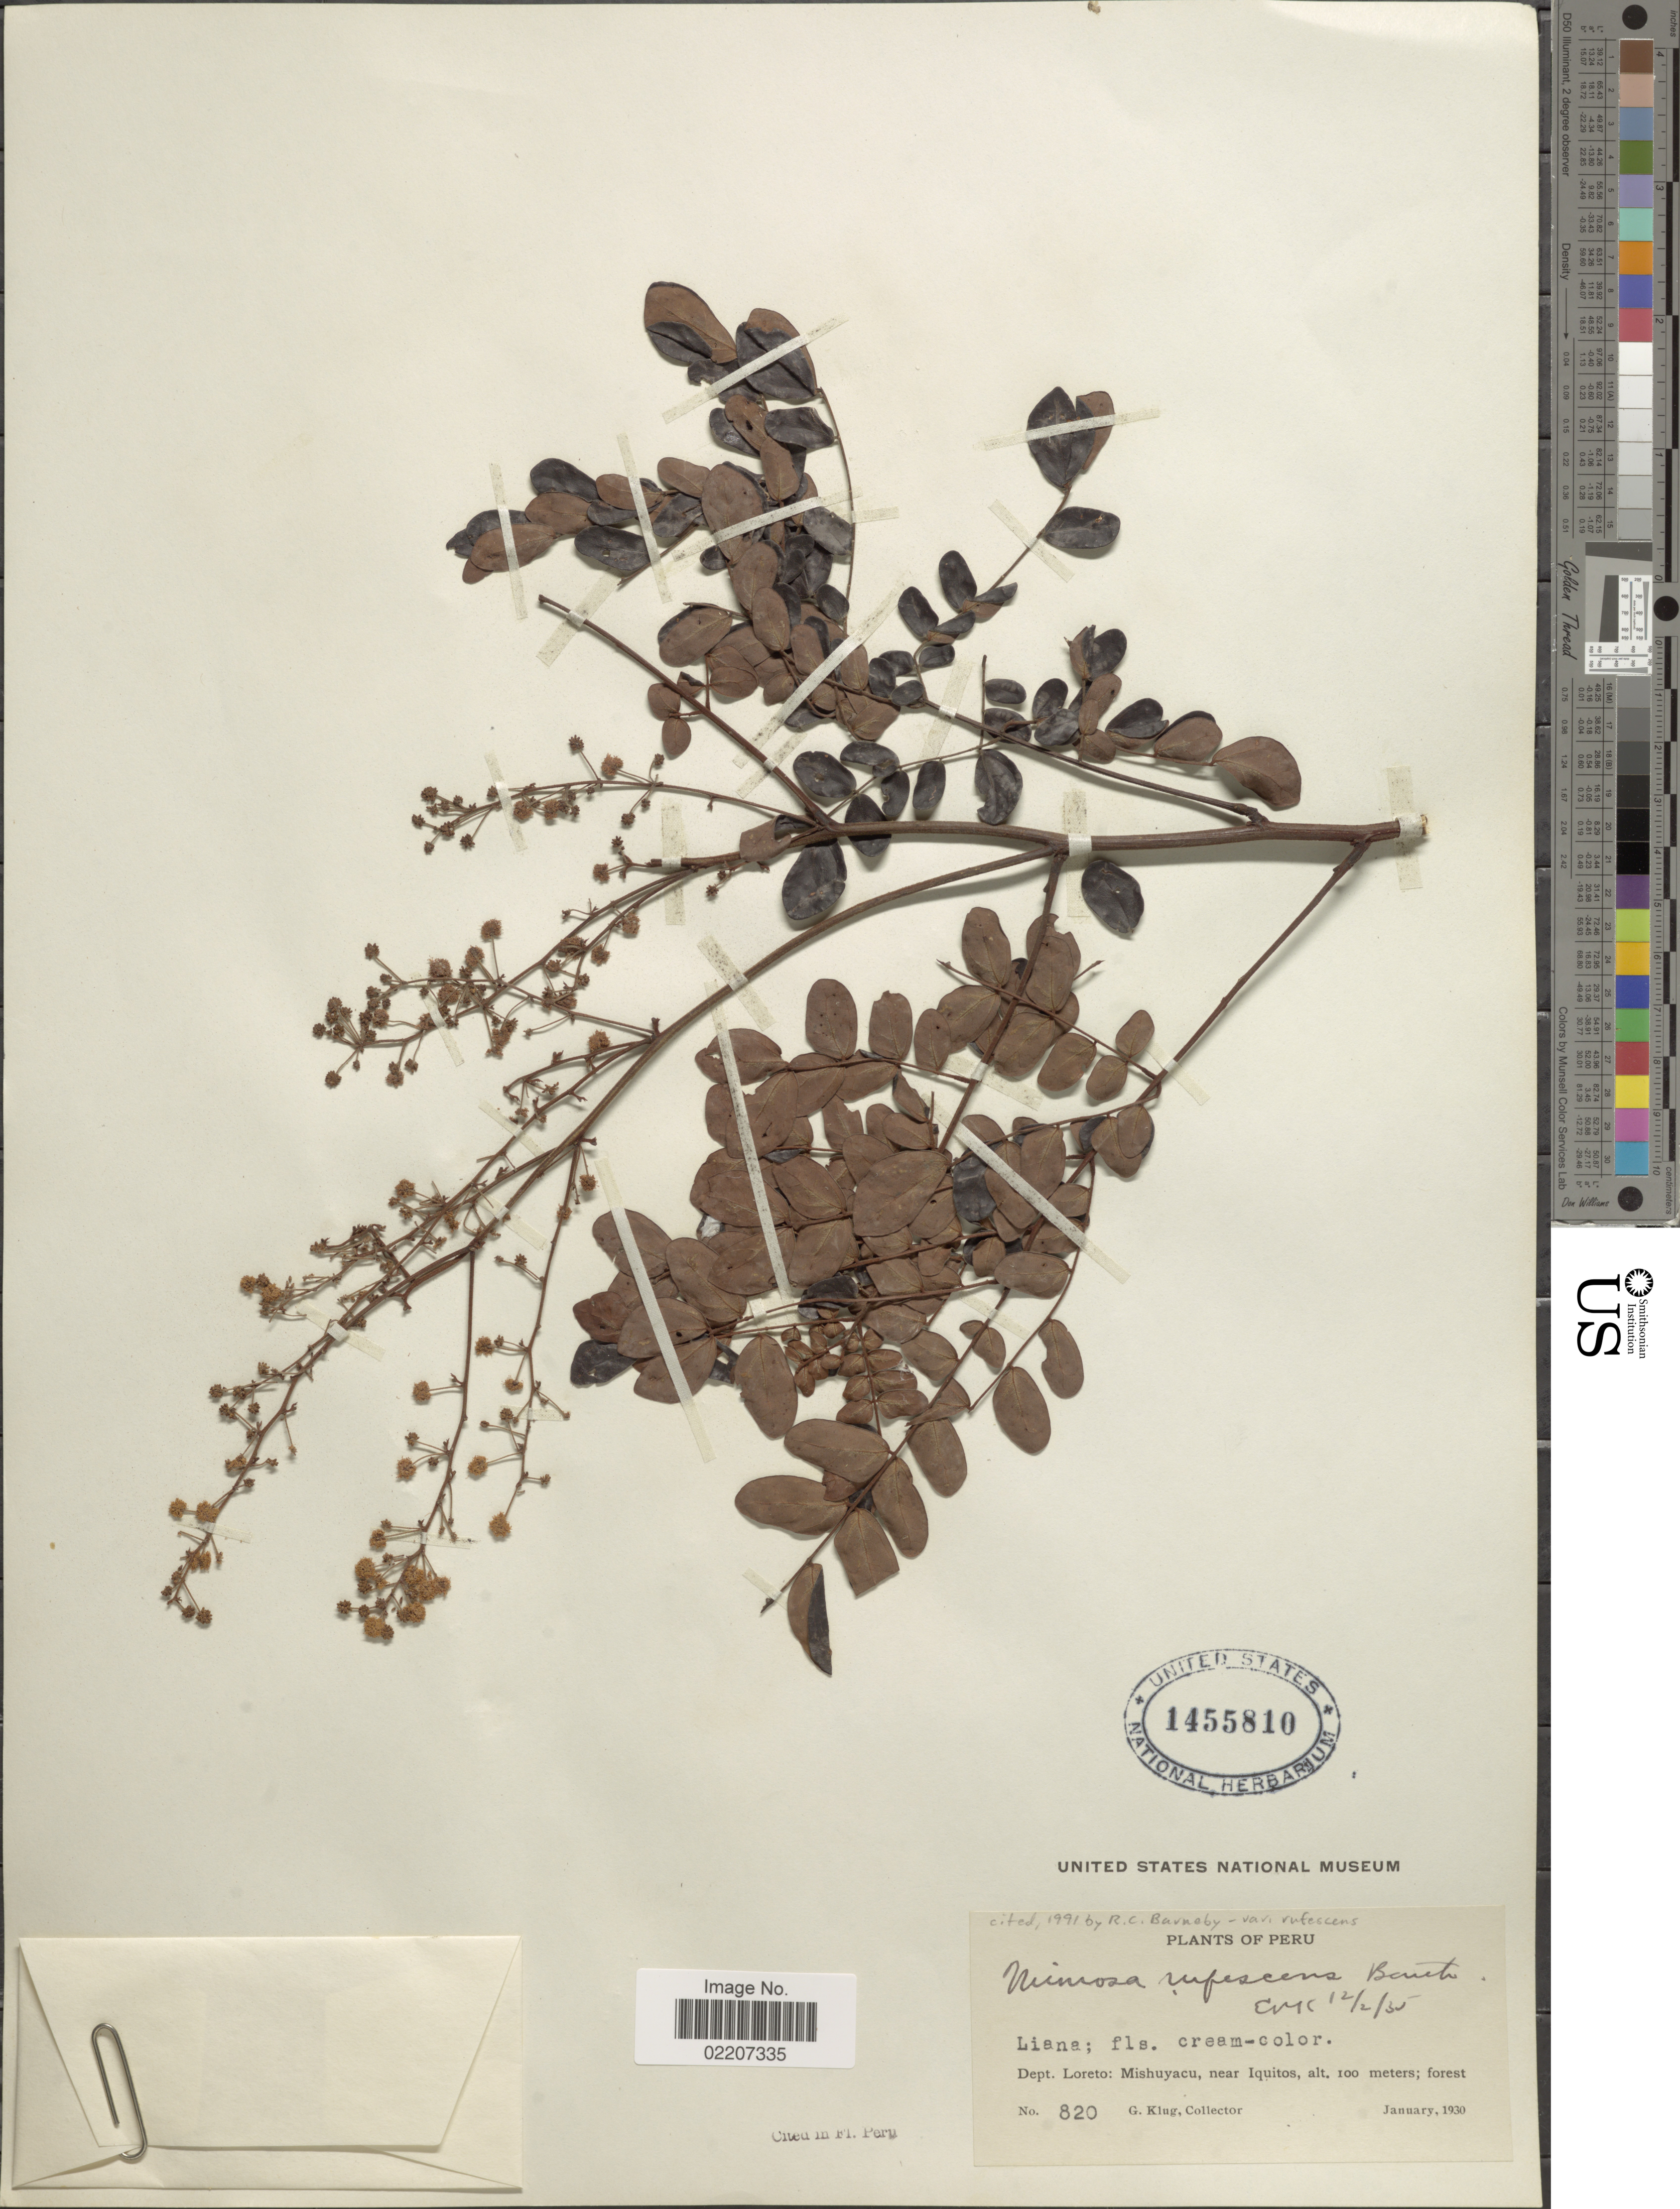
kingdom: Plantae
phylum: Tracheophyta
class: Magnoliopsida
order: Fabales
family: Fabaceae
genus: Mimosa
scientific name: Mimosa rufescens var. rufescens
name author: Benth.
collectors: G. Klug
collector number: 820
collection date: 1930-01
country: Peru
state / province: Loreto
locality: Dept. Loreto: Mishuyacu, near Iquitos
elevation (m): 100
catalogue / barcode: US 1455810